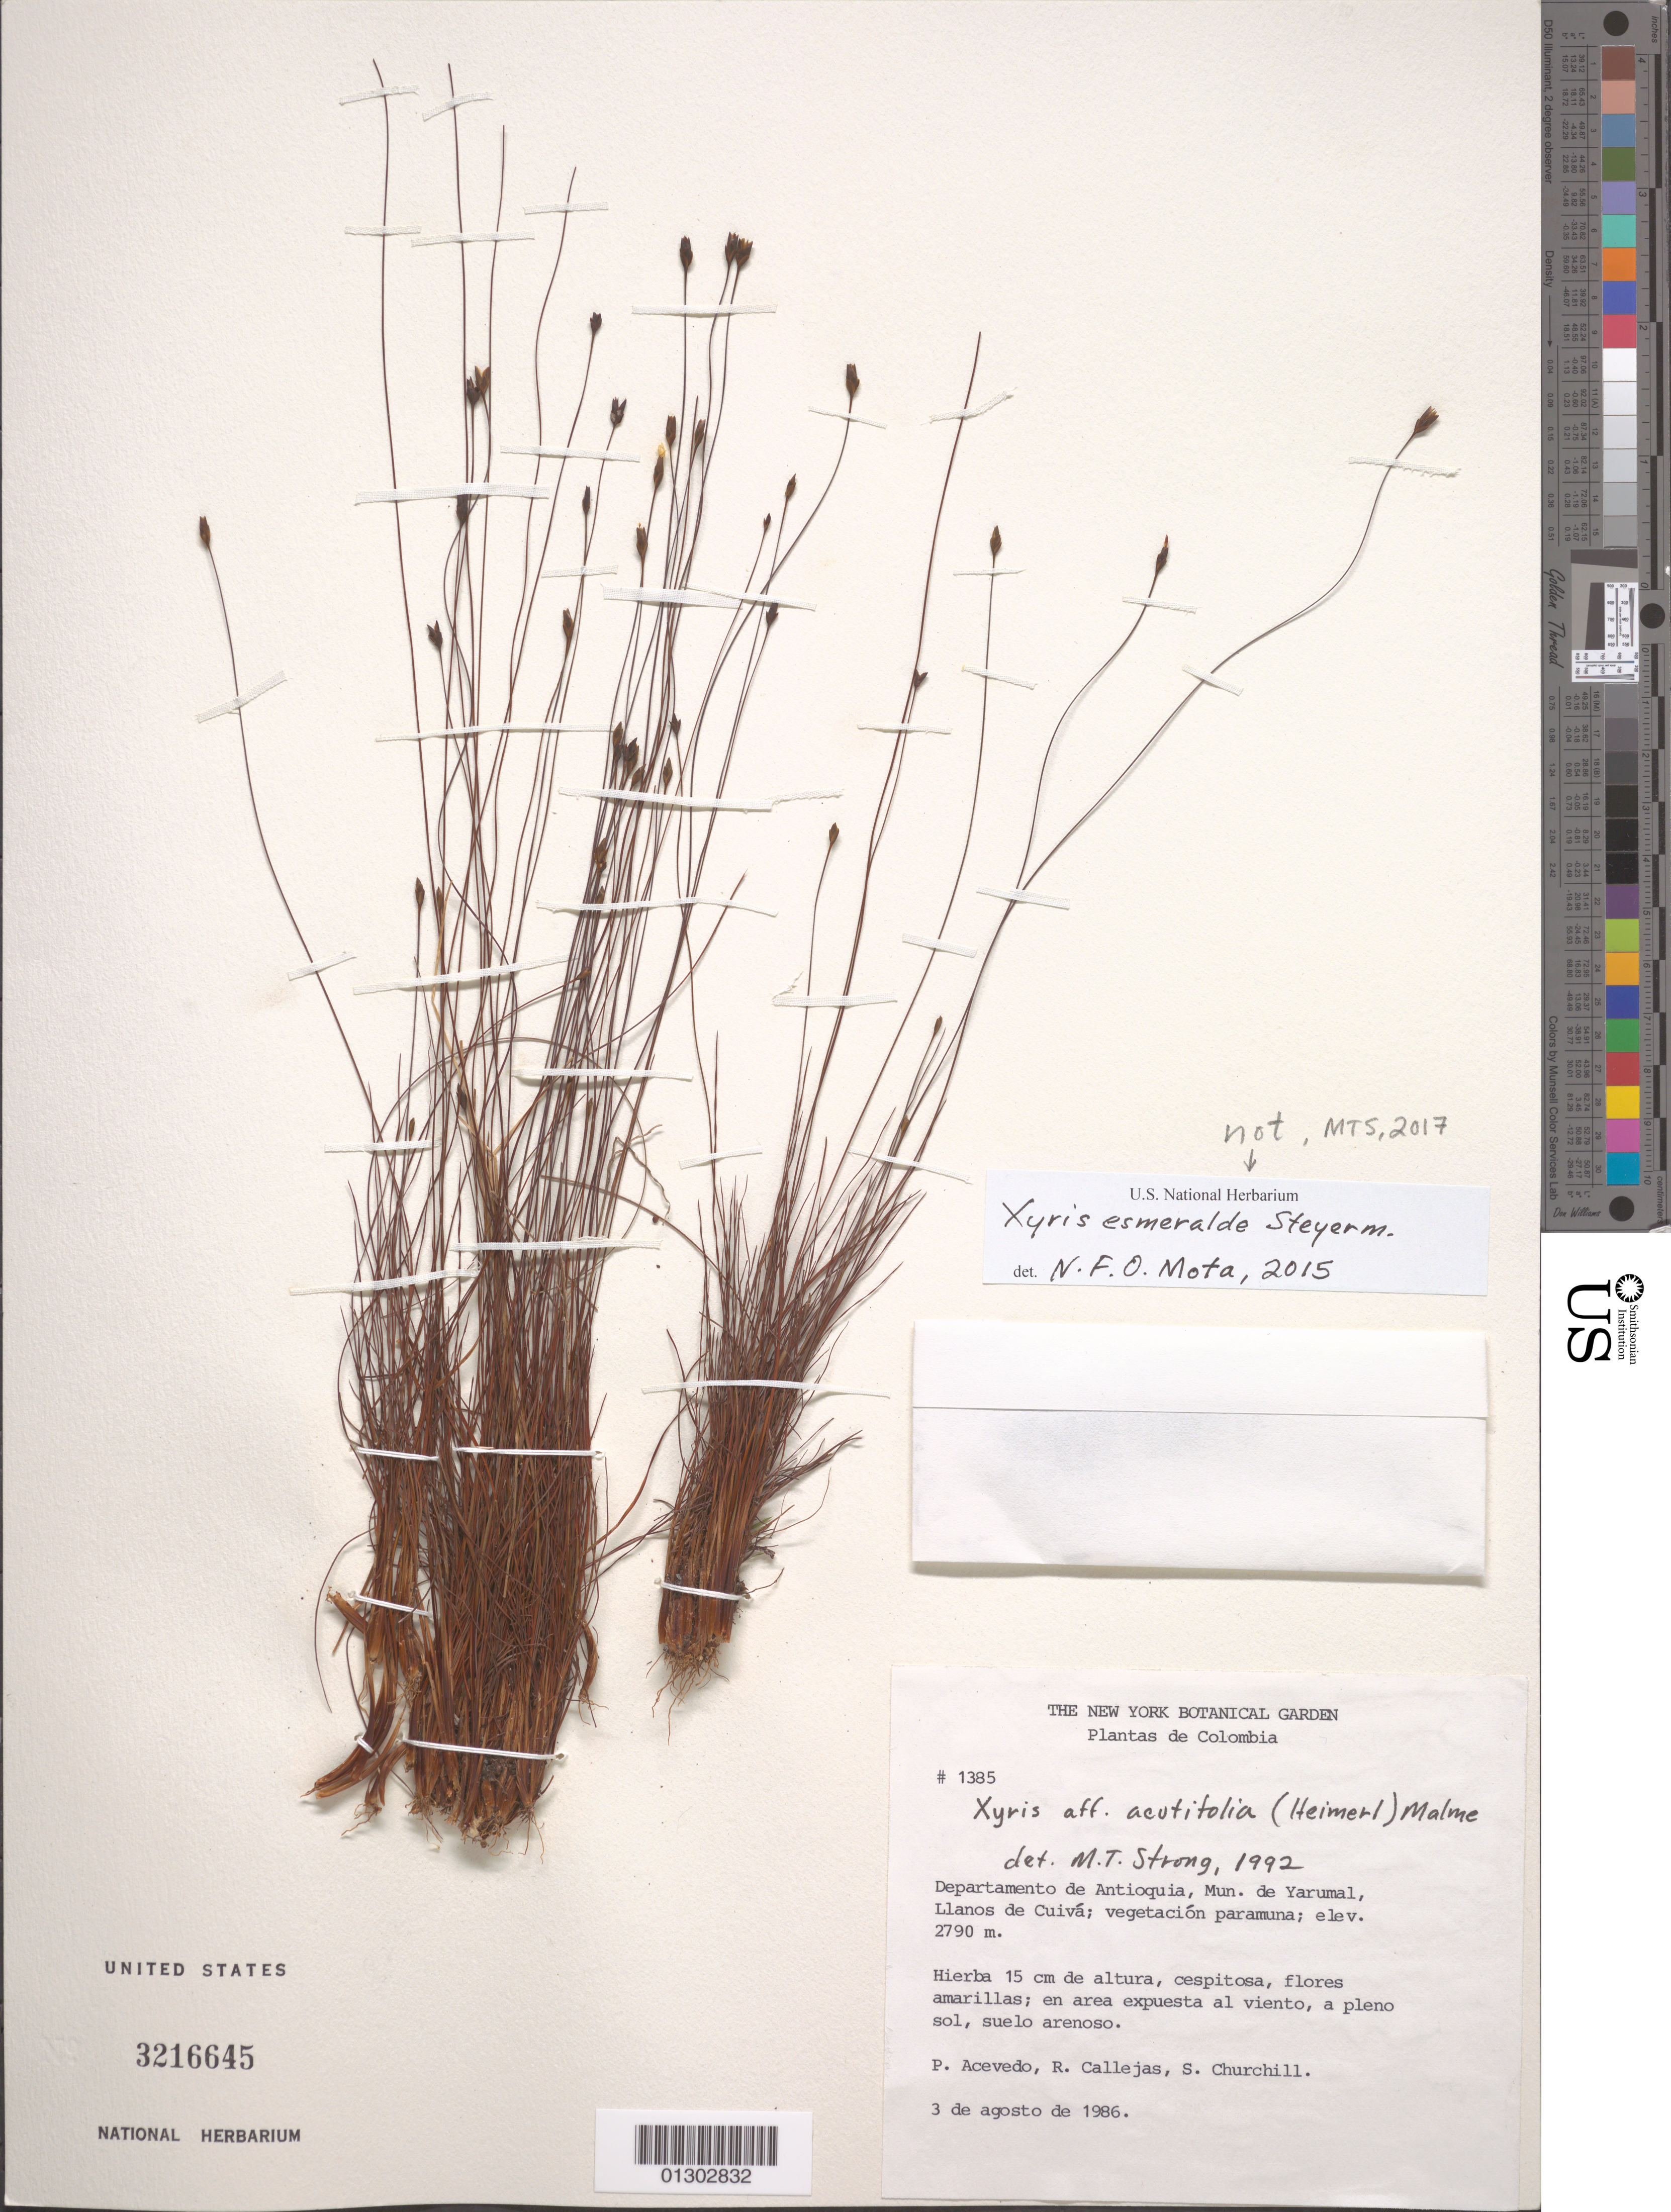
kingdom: Plantae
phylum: Tracheophyta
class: Liliopsida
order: Poales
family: Xyridaceae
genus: Xyris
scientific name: Xyris acutifolia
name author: (Heimerl) Malme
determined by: Strong, M. T., (US), Smithsonian Institution - National Museum of Natural History (UNITED STATES)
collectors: P. Acevedo-Rodr., R. Callejas & S. Churchill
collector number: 1385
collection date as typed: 03 Aug 1986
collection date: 1986-08-03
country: Colombia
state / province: Antioquia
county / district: Yarumal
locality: Depart. Antioquia; Municipio de Yarumal; Ylanos de Cuiva.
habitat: En area expuesta al viento, a pleno sol, suelo arenoso.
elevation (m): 2790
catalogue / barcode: US 3216645